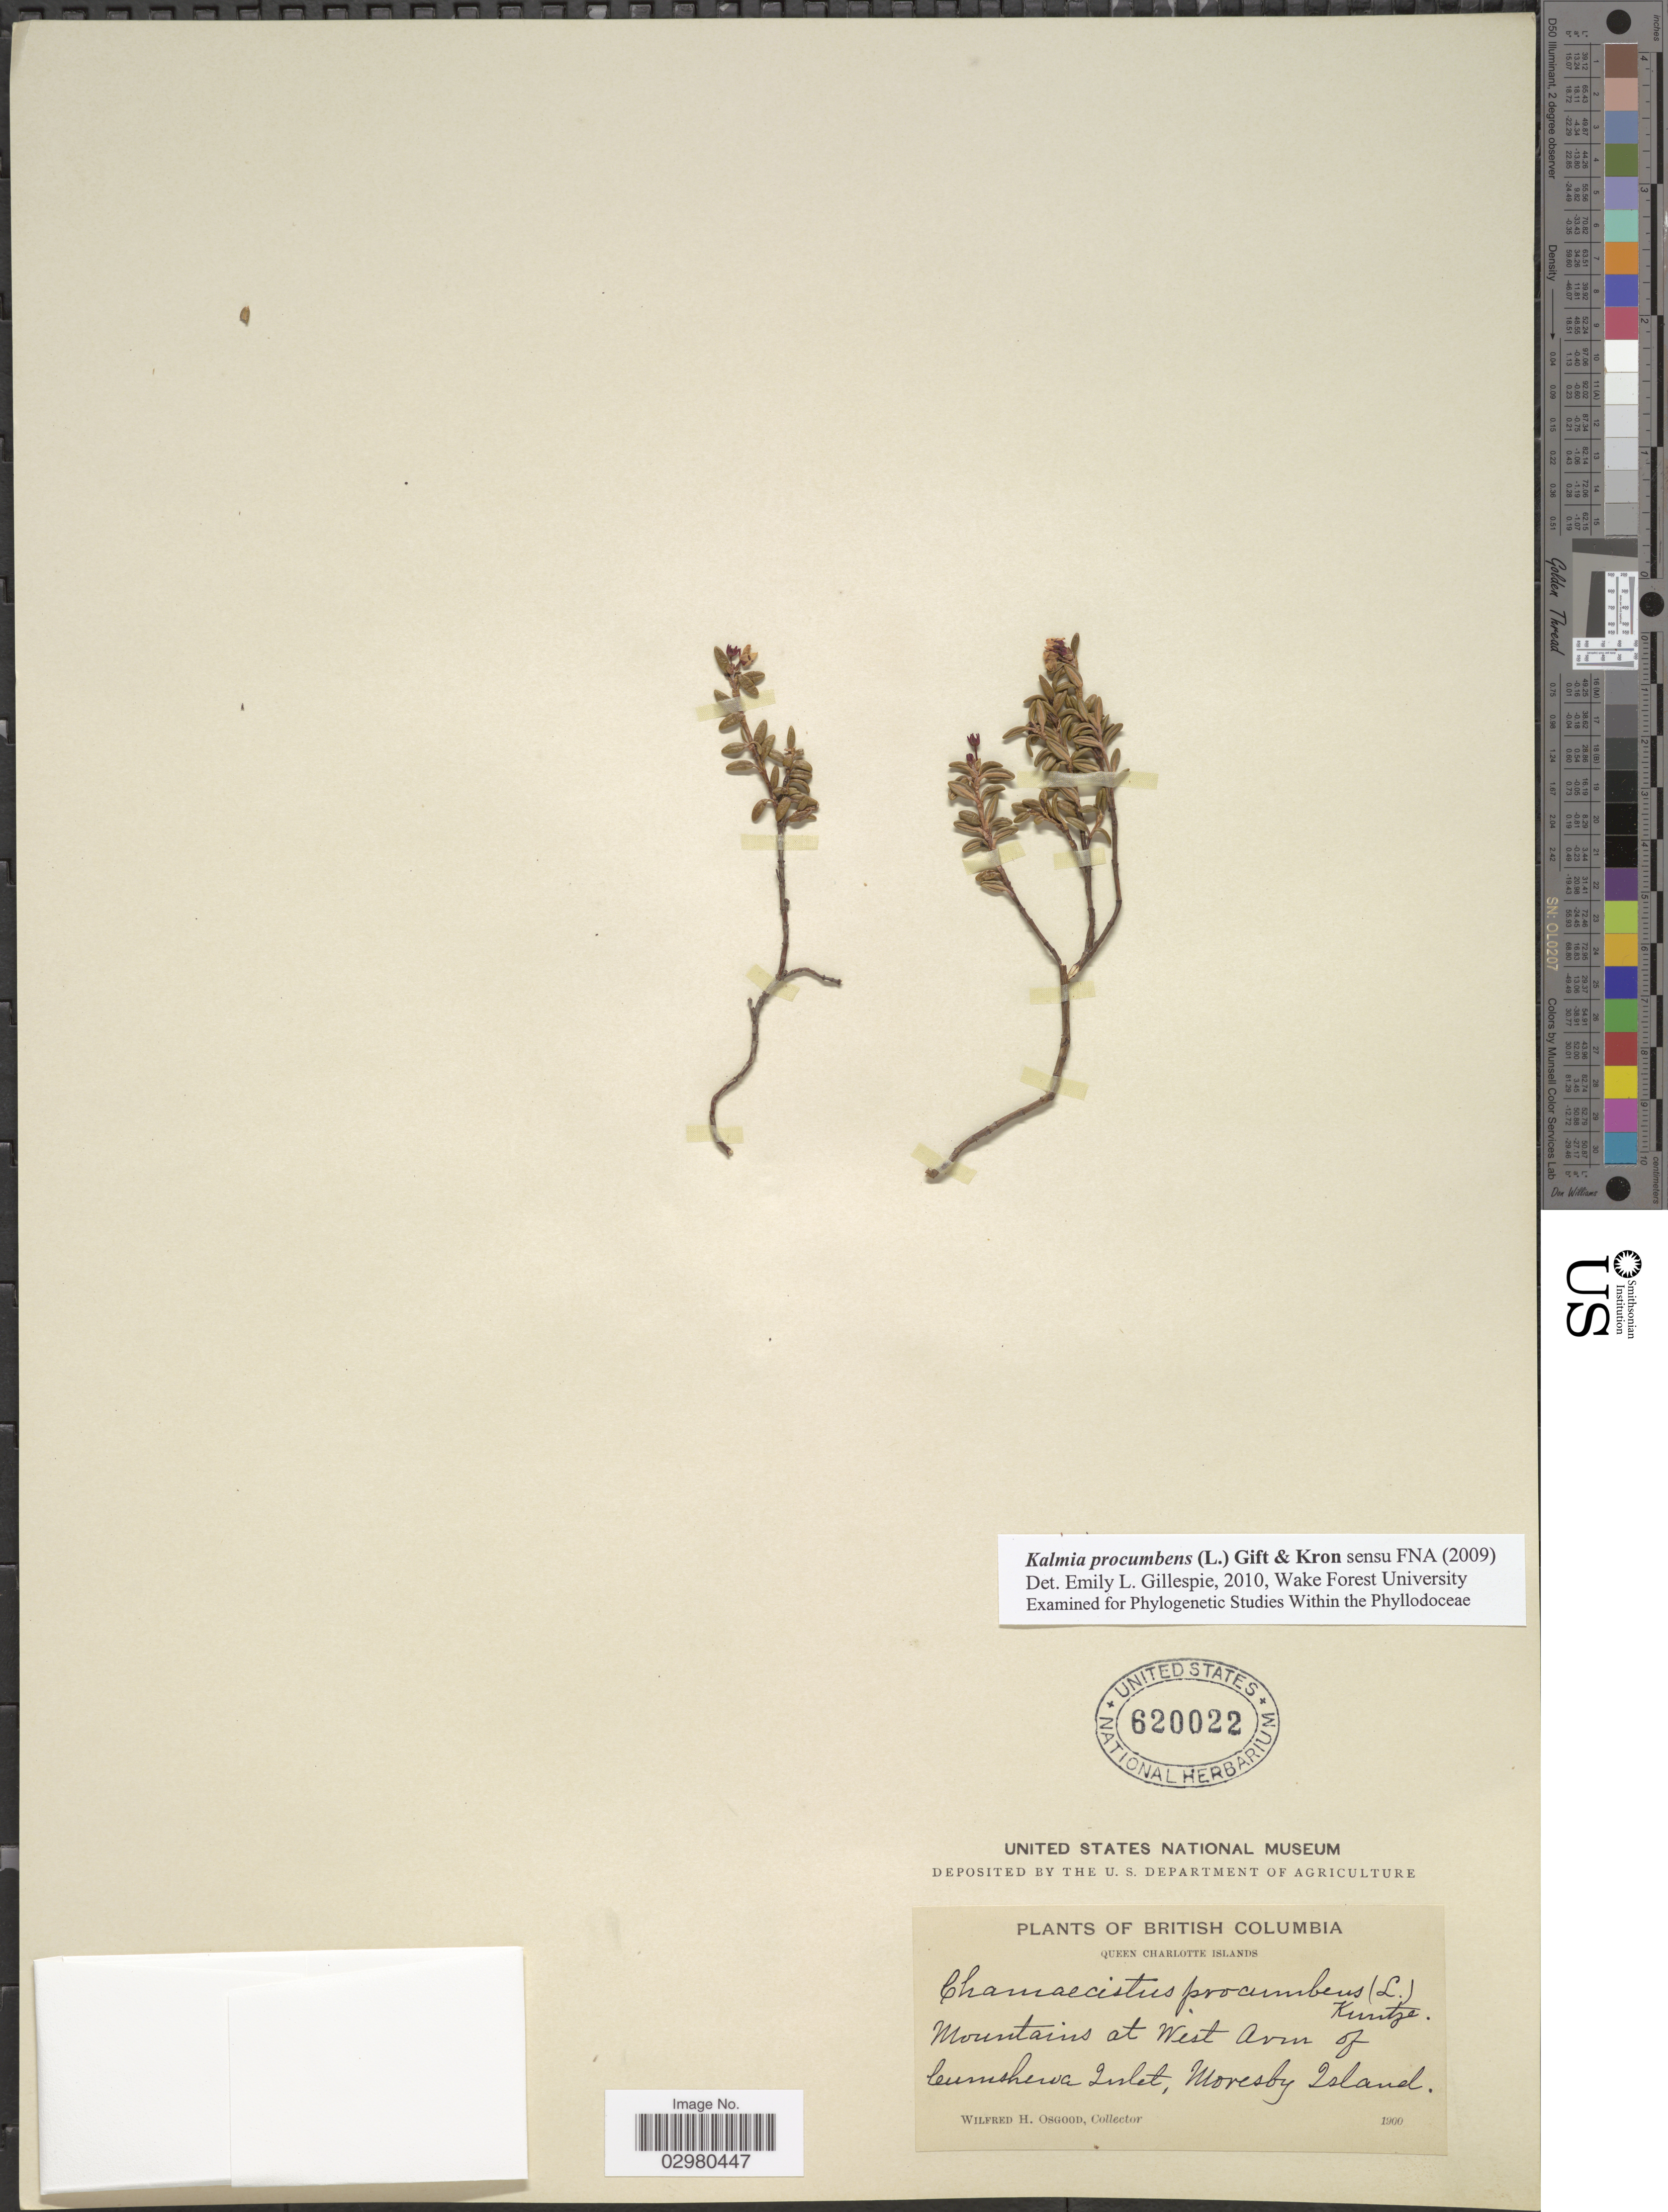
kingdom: Plantae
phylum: Tracheophyta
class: Magnoliopsida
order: Ericales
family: Ericaceae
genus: Loiseleuria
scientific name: Loiseleuria procumbens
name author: (L.) Desv.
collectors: W. Osgood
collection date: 1900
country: Canada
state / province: British Columbia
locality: Queen Charlotte Islands. Mountains at West Arm of Cumshewa Inlet, Moresby Island.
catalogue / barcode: US 620022